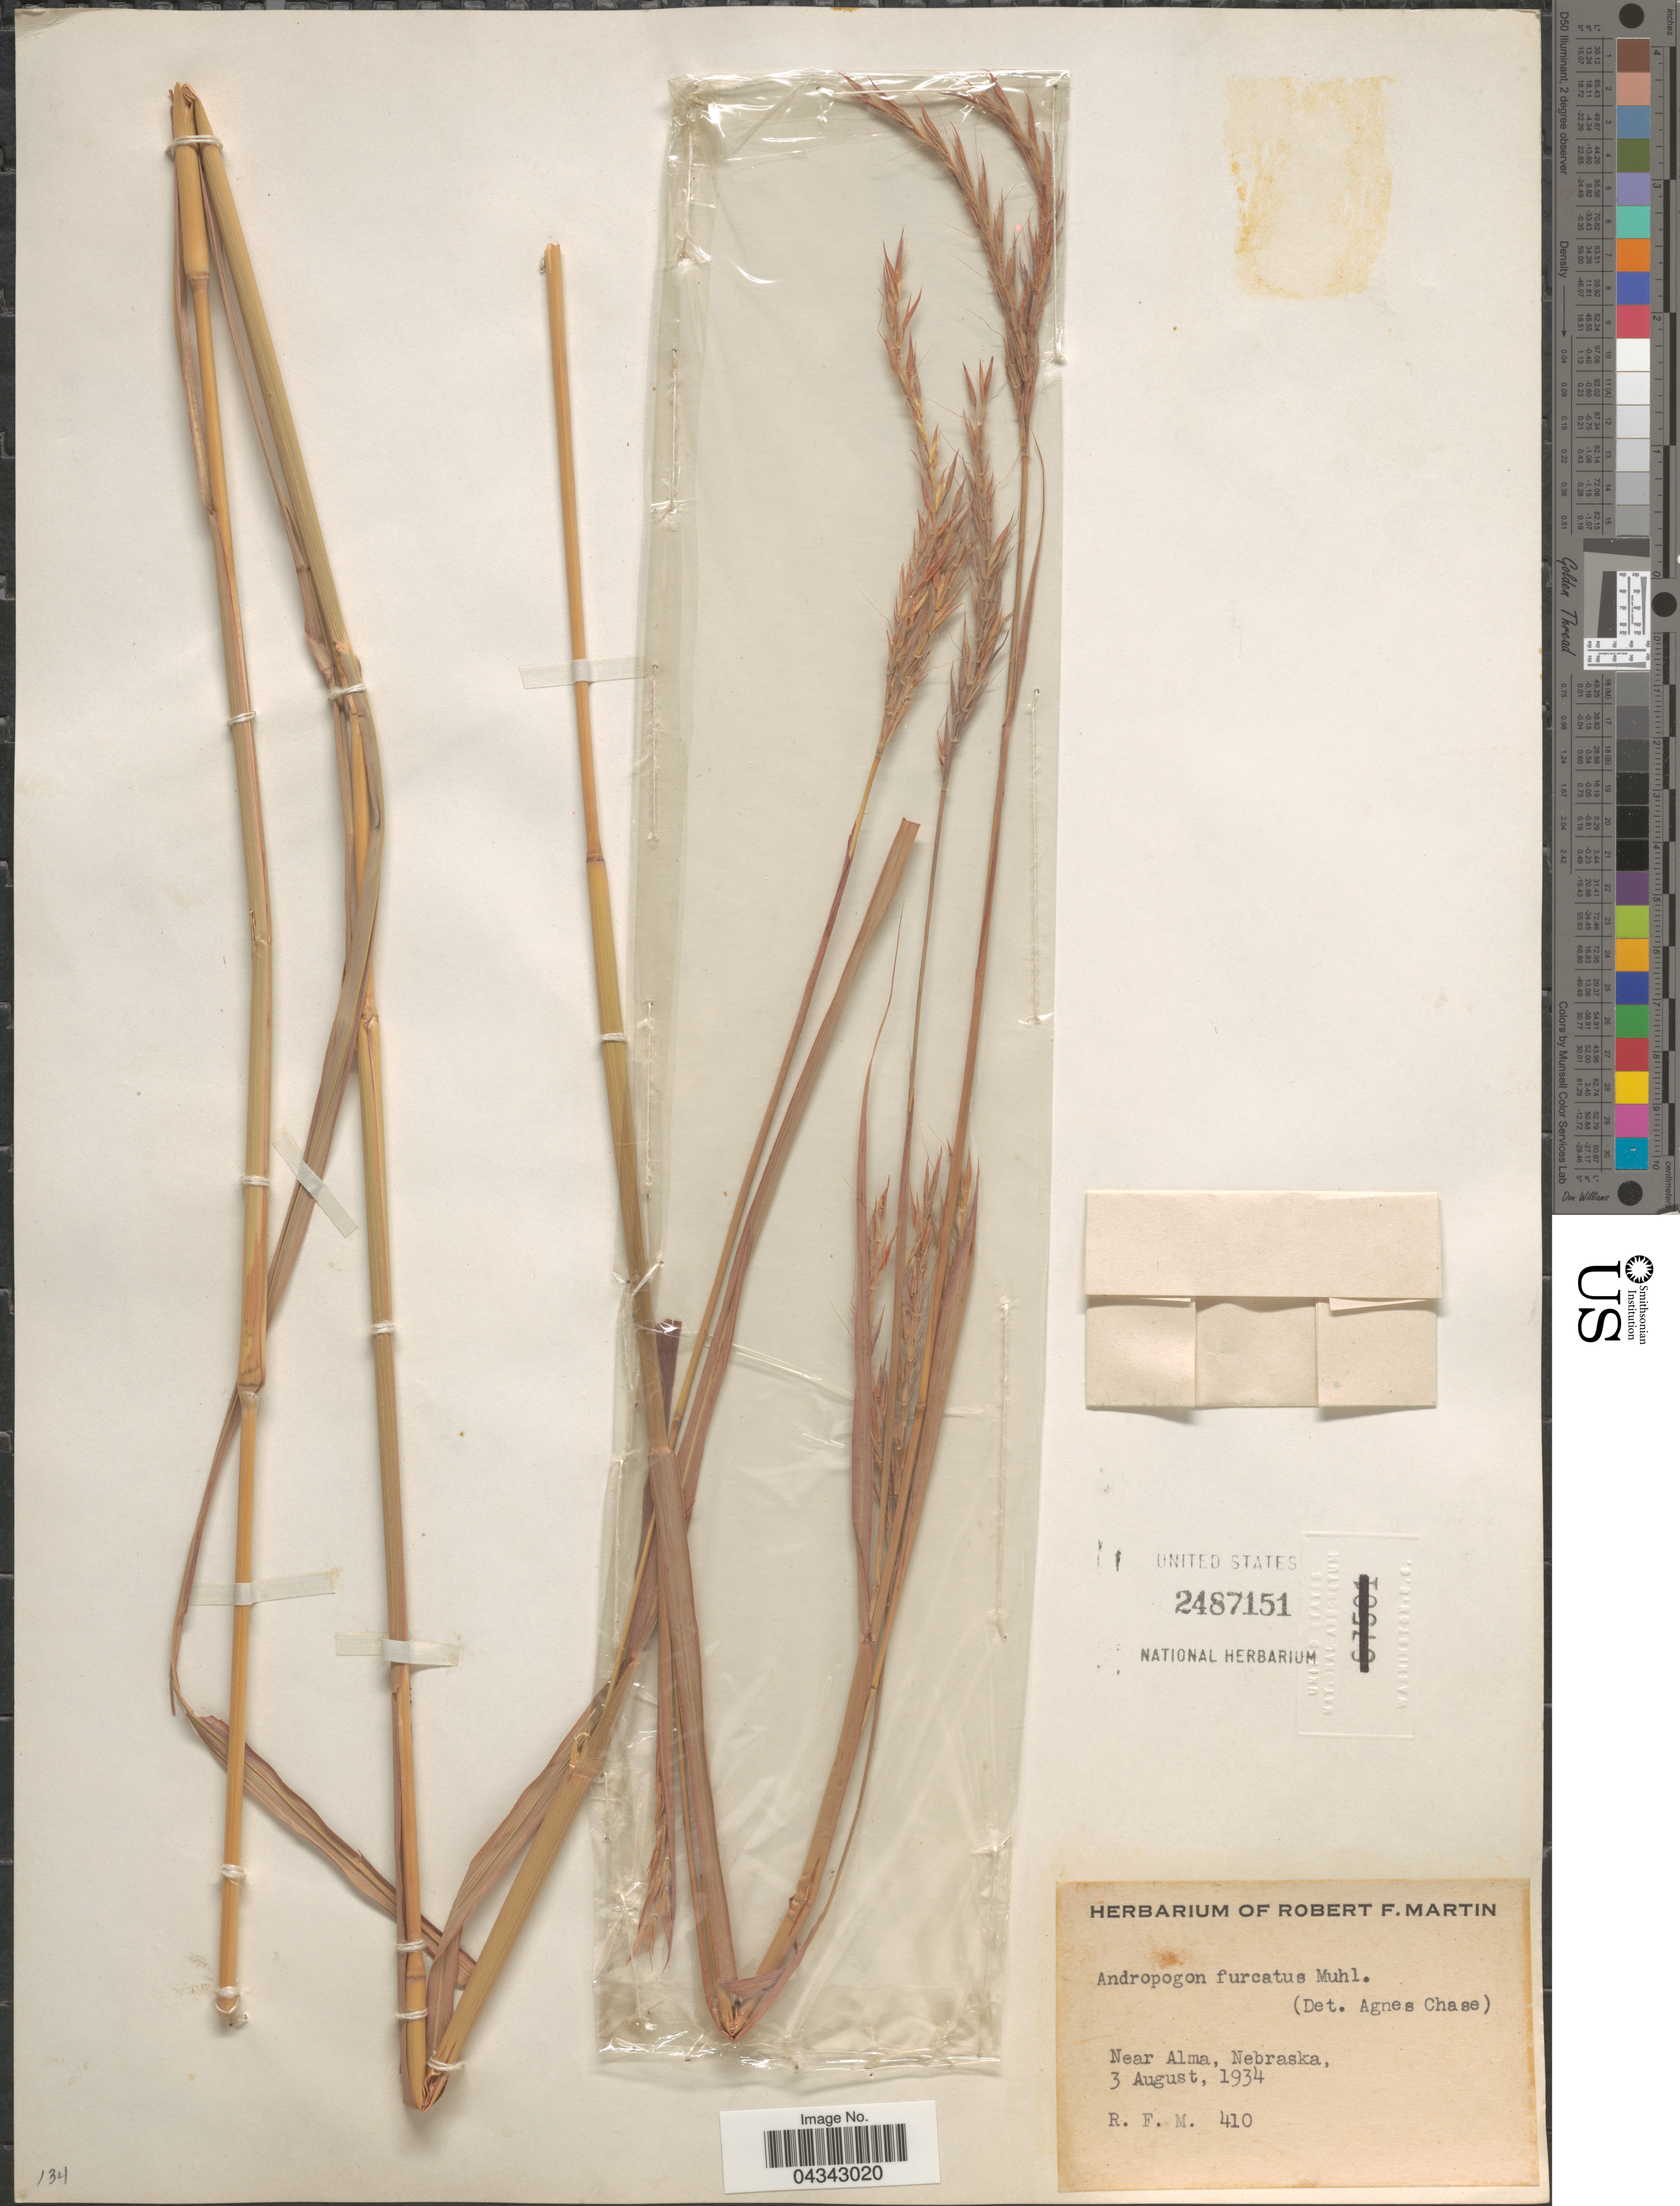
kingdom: Plantae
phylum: Tracheophyta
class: Liliopsida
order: Poales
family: Poaceae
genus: Andropogon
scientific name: Andropogon gerardii subsp. hallii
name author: (Hack.) Wipff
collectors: R. F. Martin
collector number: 410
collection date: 1934-08-03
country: United States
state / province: Nebraska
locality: Near Alma.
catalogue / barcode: US 2487151